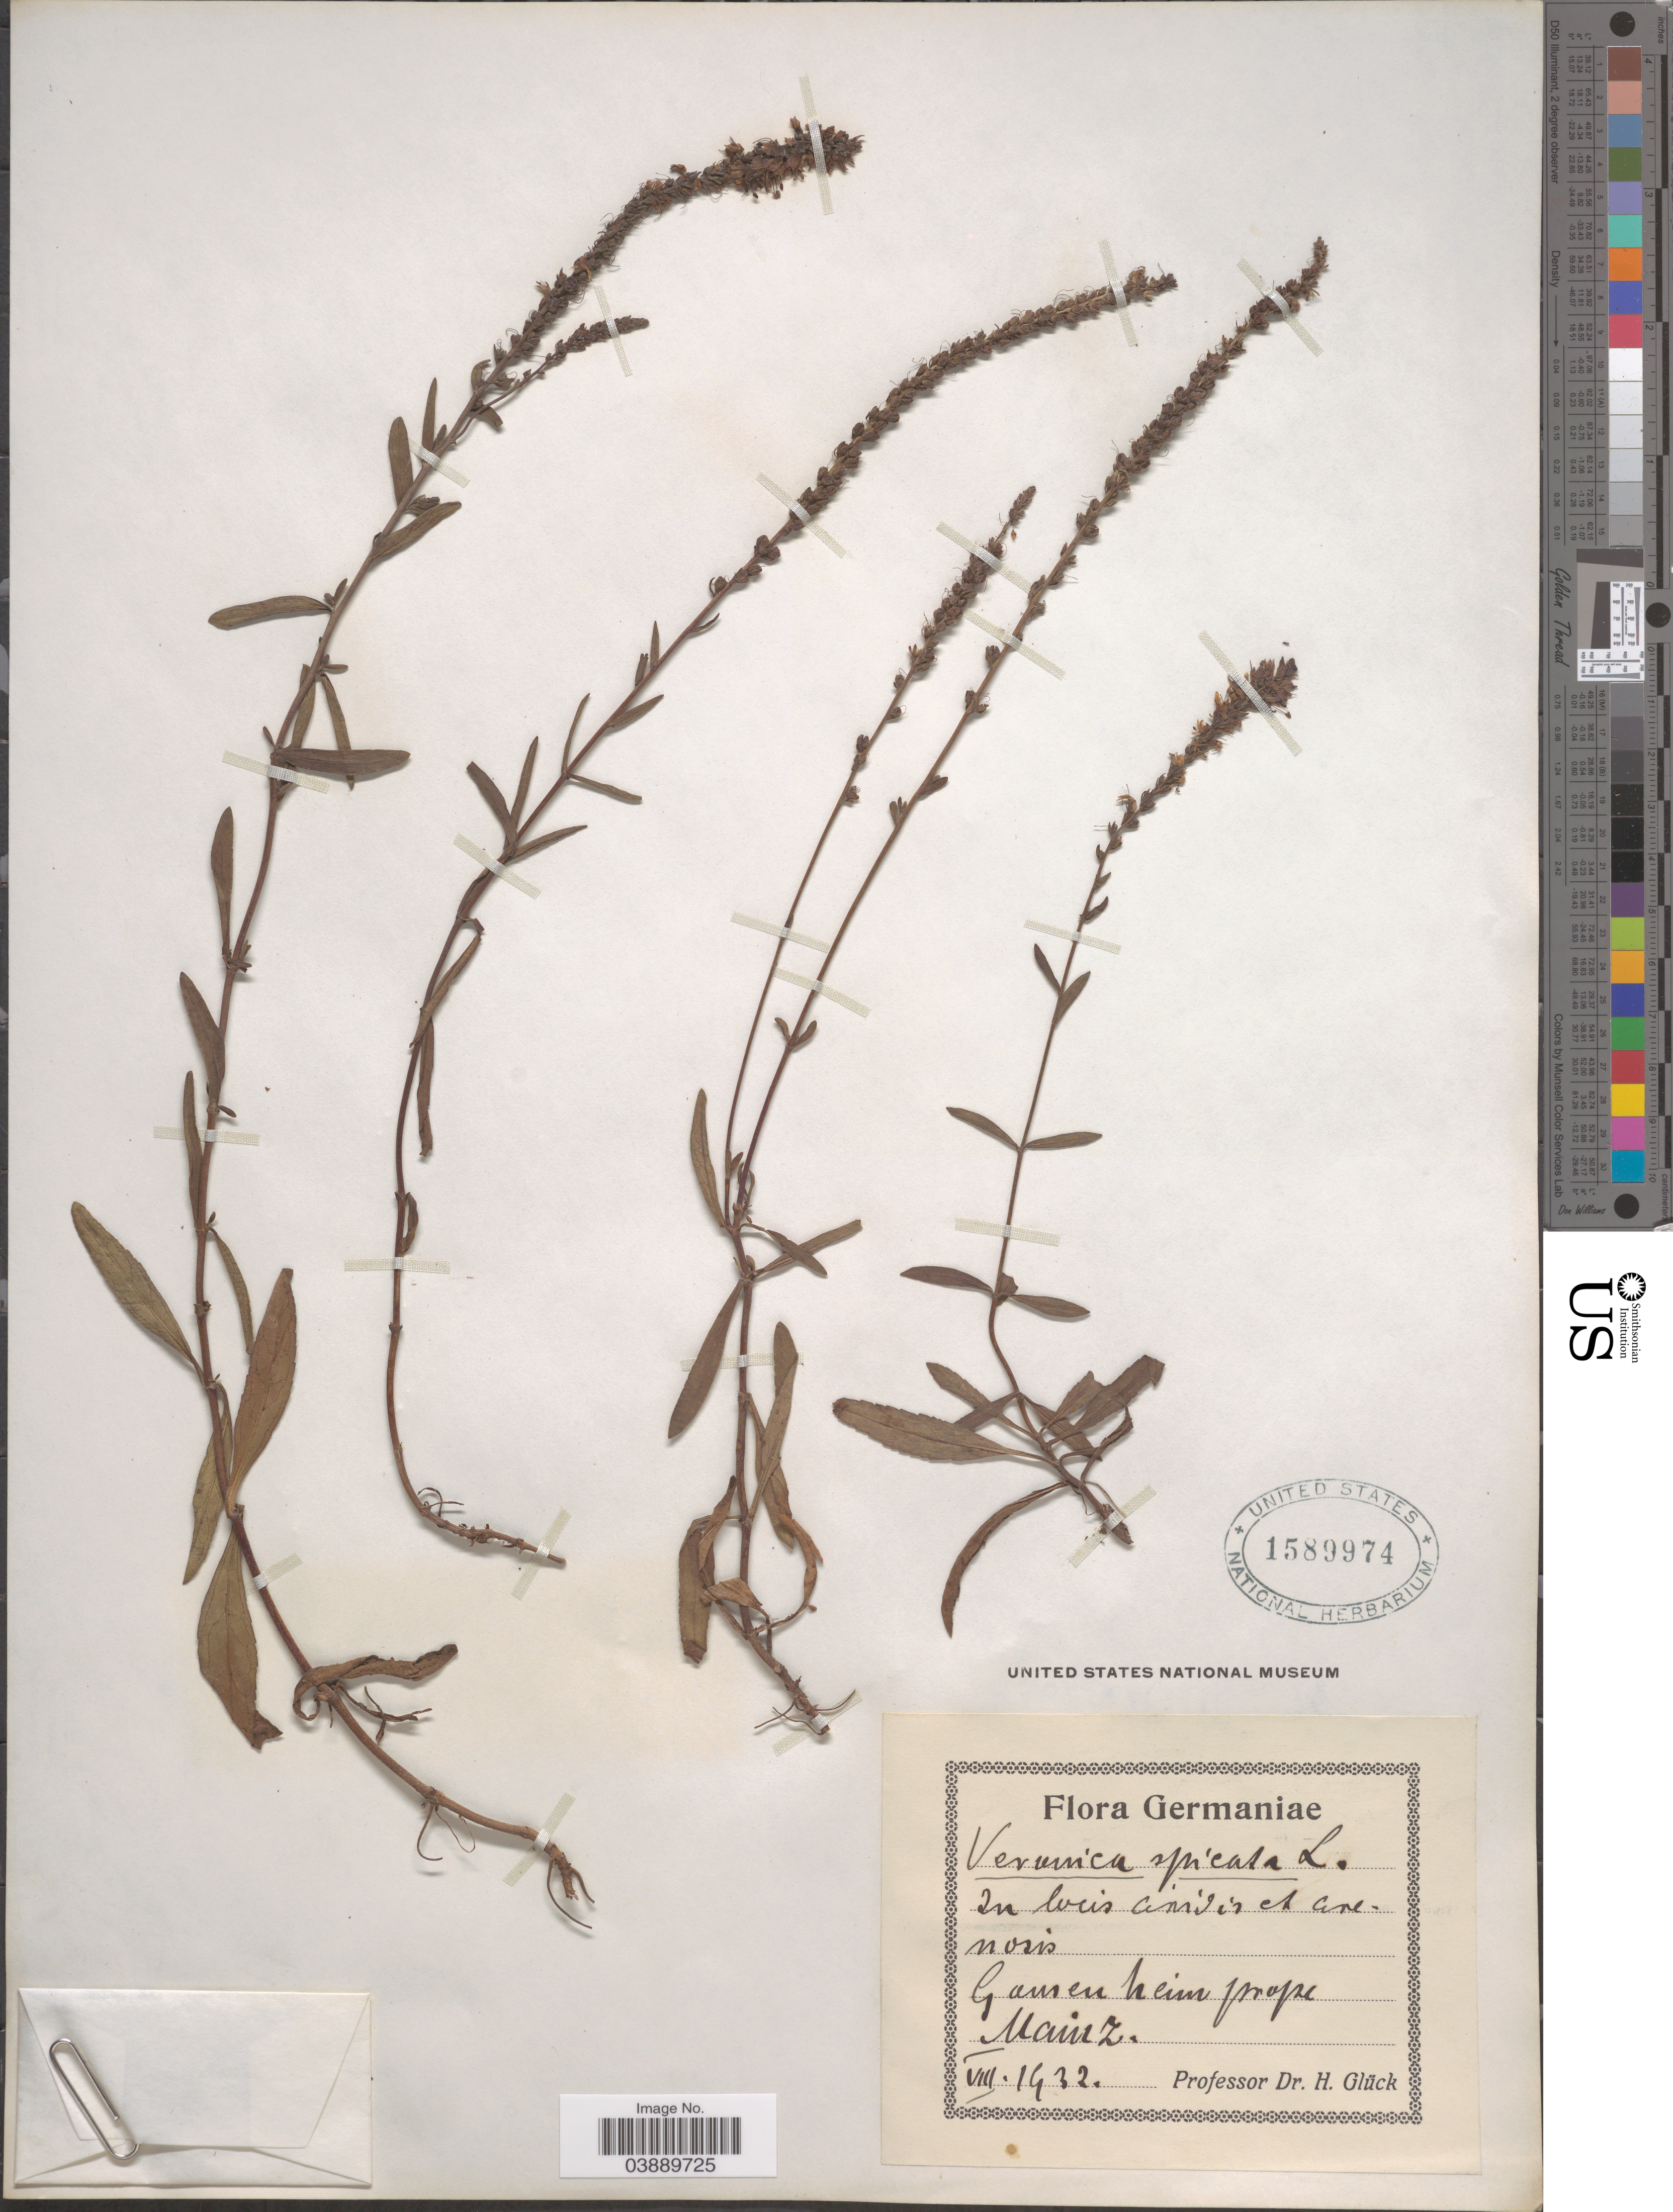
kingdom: Plantae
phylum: Tracheophyta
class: Magnoliopsida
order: Lamiales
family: Plantaginaceae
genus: Veronica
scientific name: Veronica spicata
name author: L.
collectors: H. Glück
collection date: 1932-08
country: Germany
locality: In locis cinivis et arenosis. Gansenheim prope Mainz.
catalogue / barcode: US 1589974